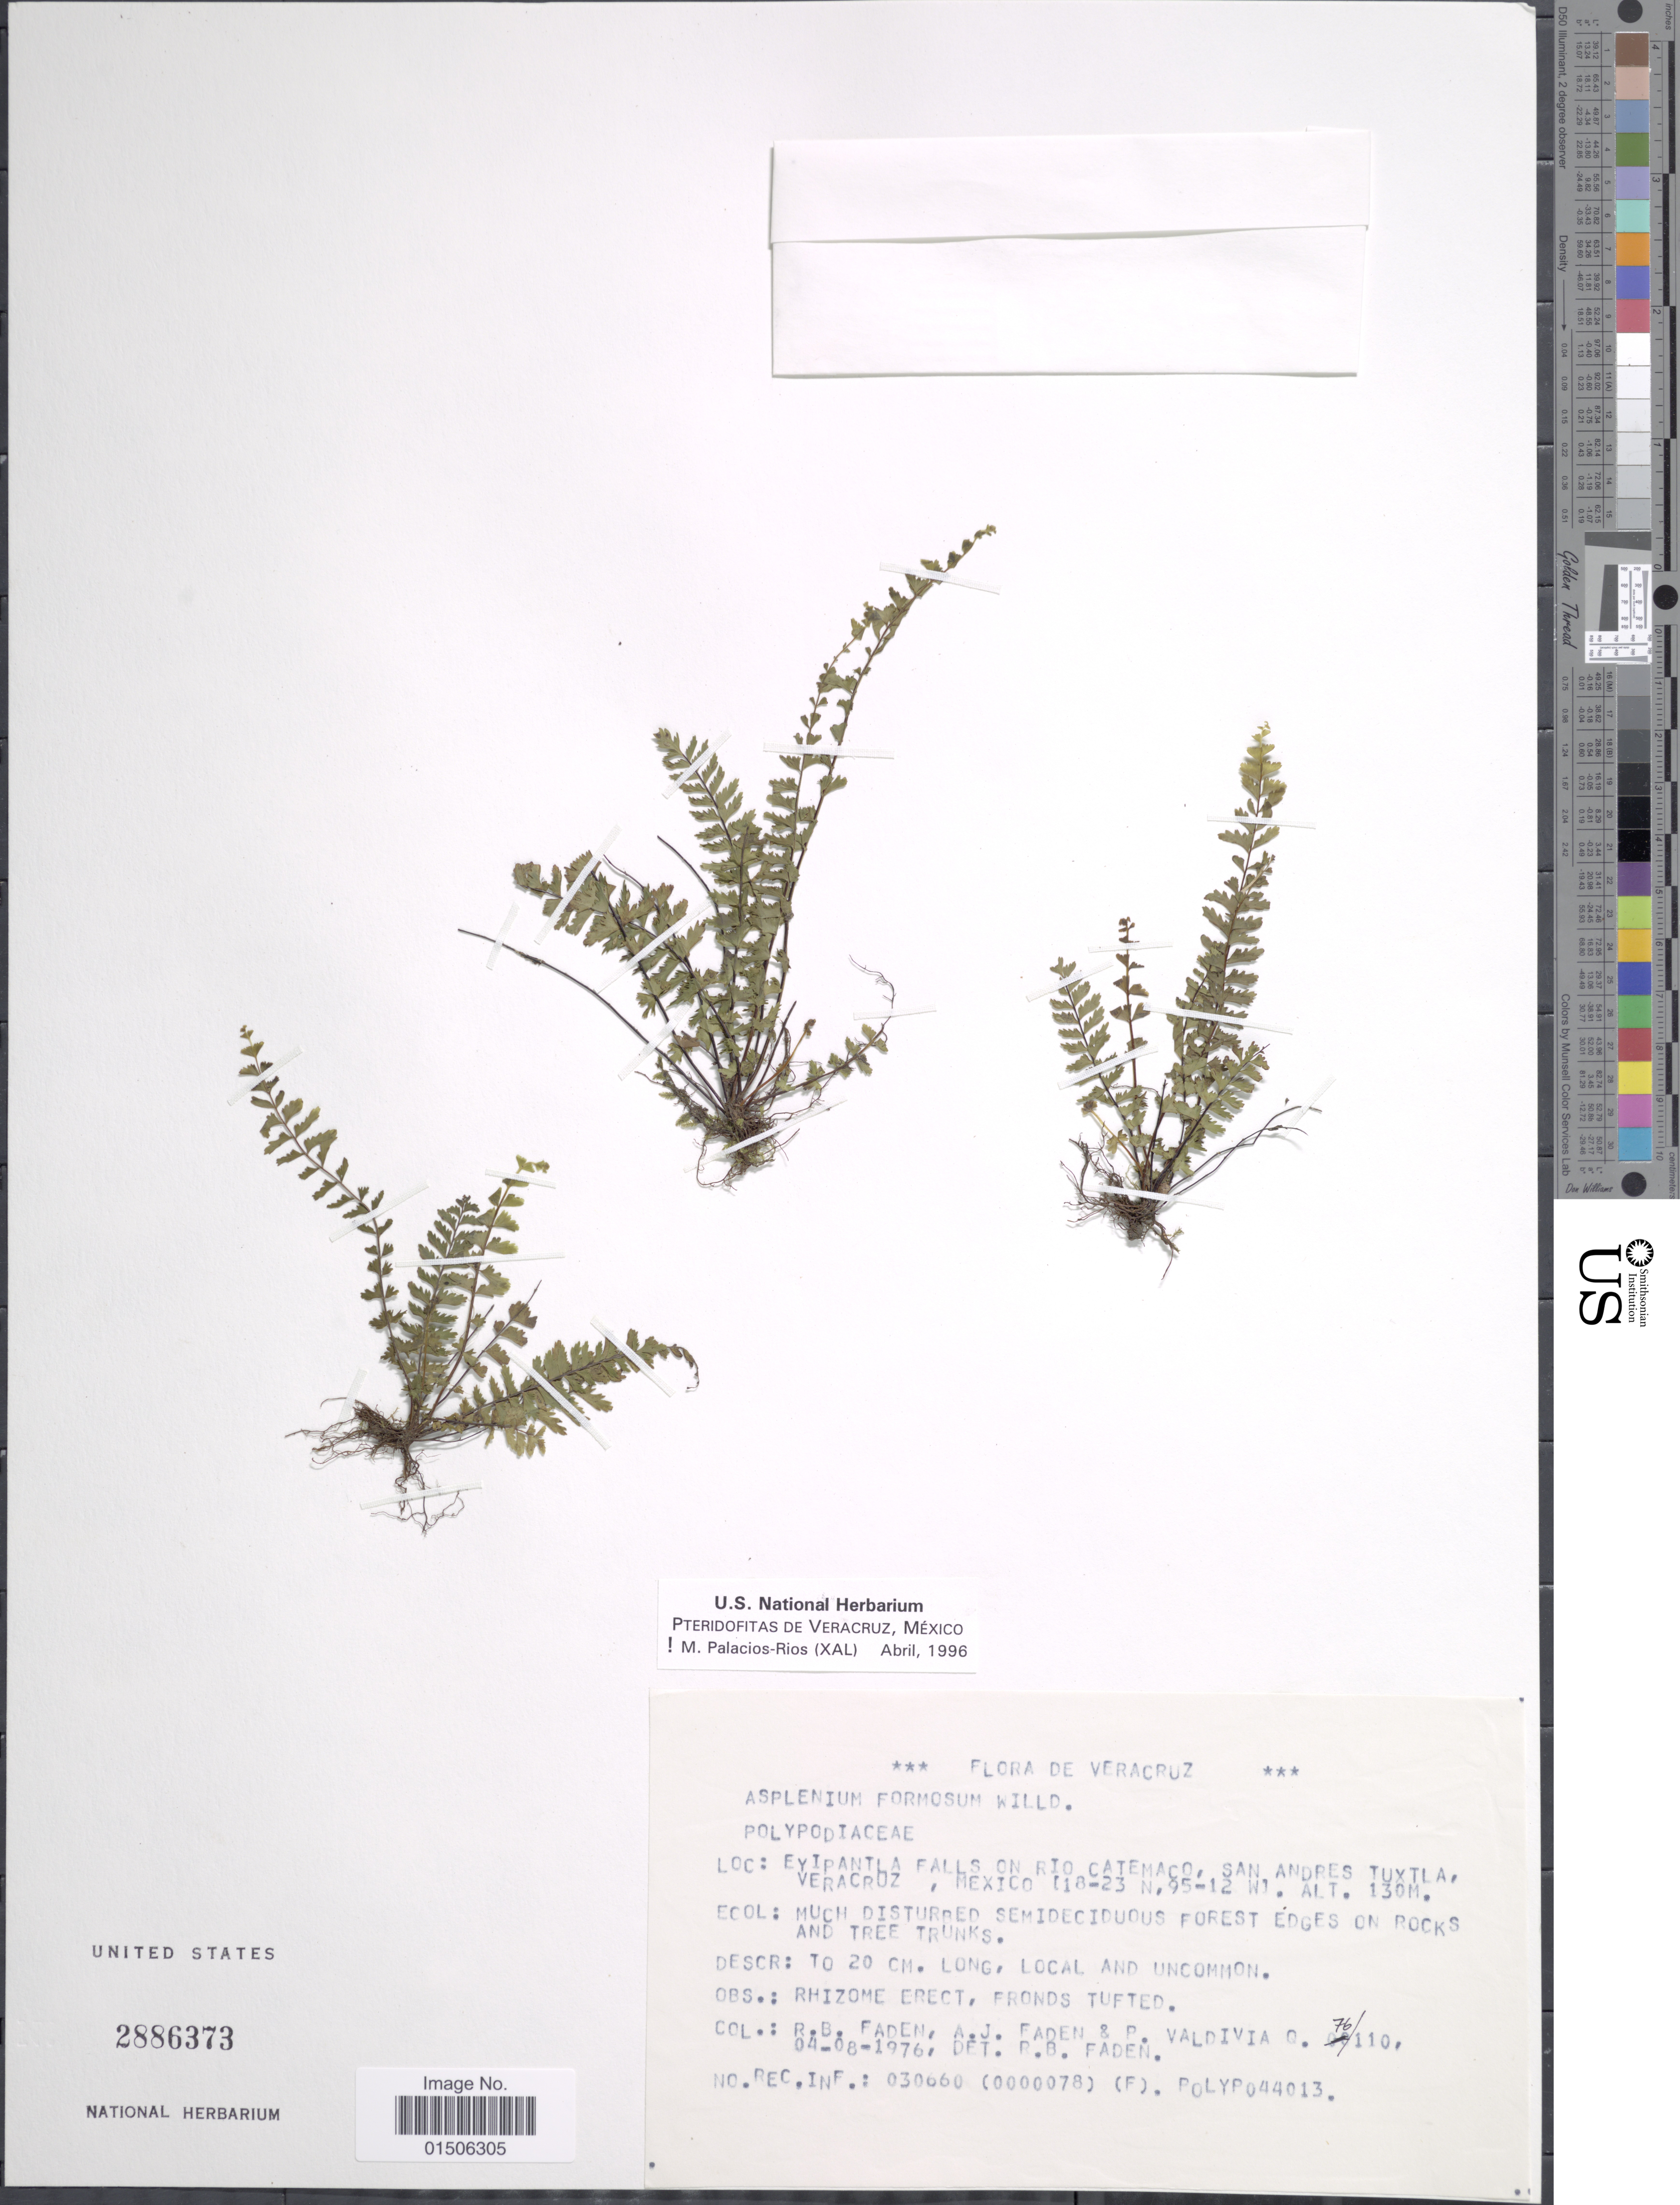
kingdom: Plantae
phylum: Tracheophyta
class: Polypodiopsida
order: Polypodiales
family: Aspleniaceae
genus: Asplenium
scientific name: Asplenium formosum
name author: Willd.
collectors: R. B. Faden, A. J. Faden & P. E. Valdivia Q.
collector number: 76/110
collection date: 1976-08-04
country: Mexico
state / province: Veracruz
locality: Falls on Rio Caiemaco, San Andreas Tuxtla, Veracruz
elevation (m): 130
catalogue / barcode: US 2886373